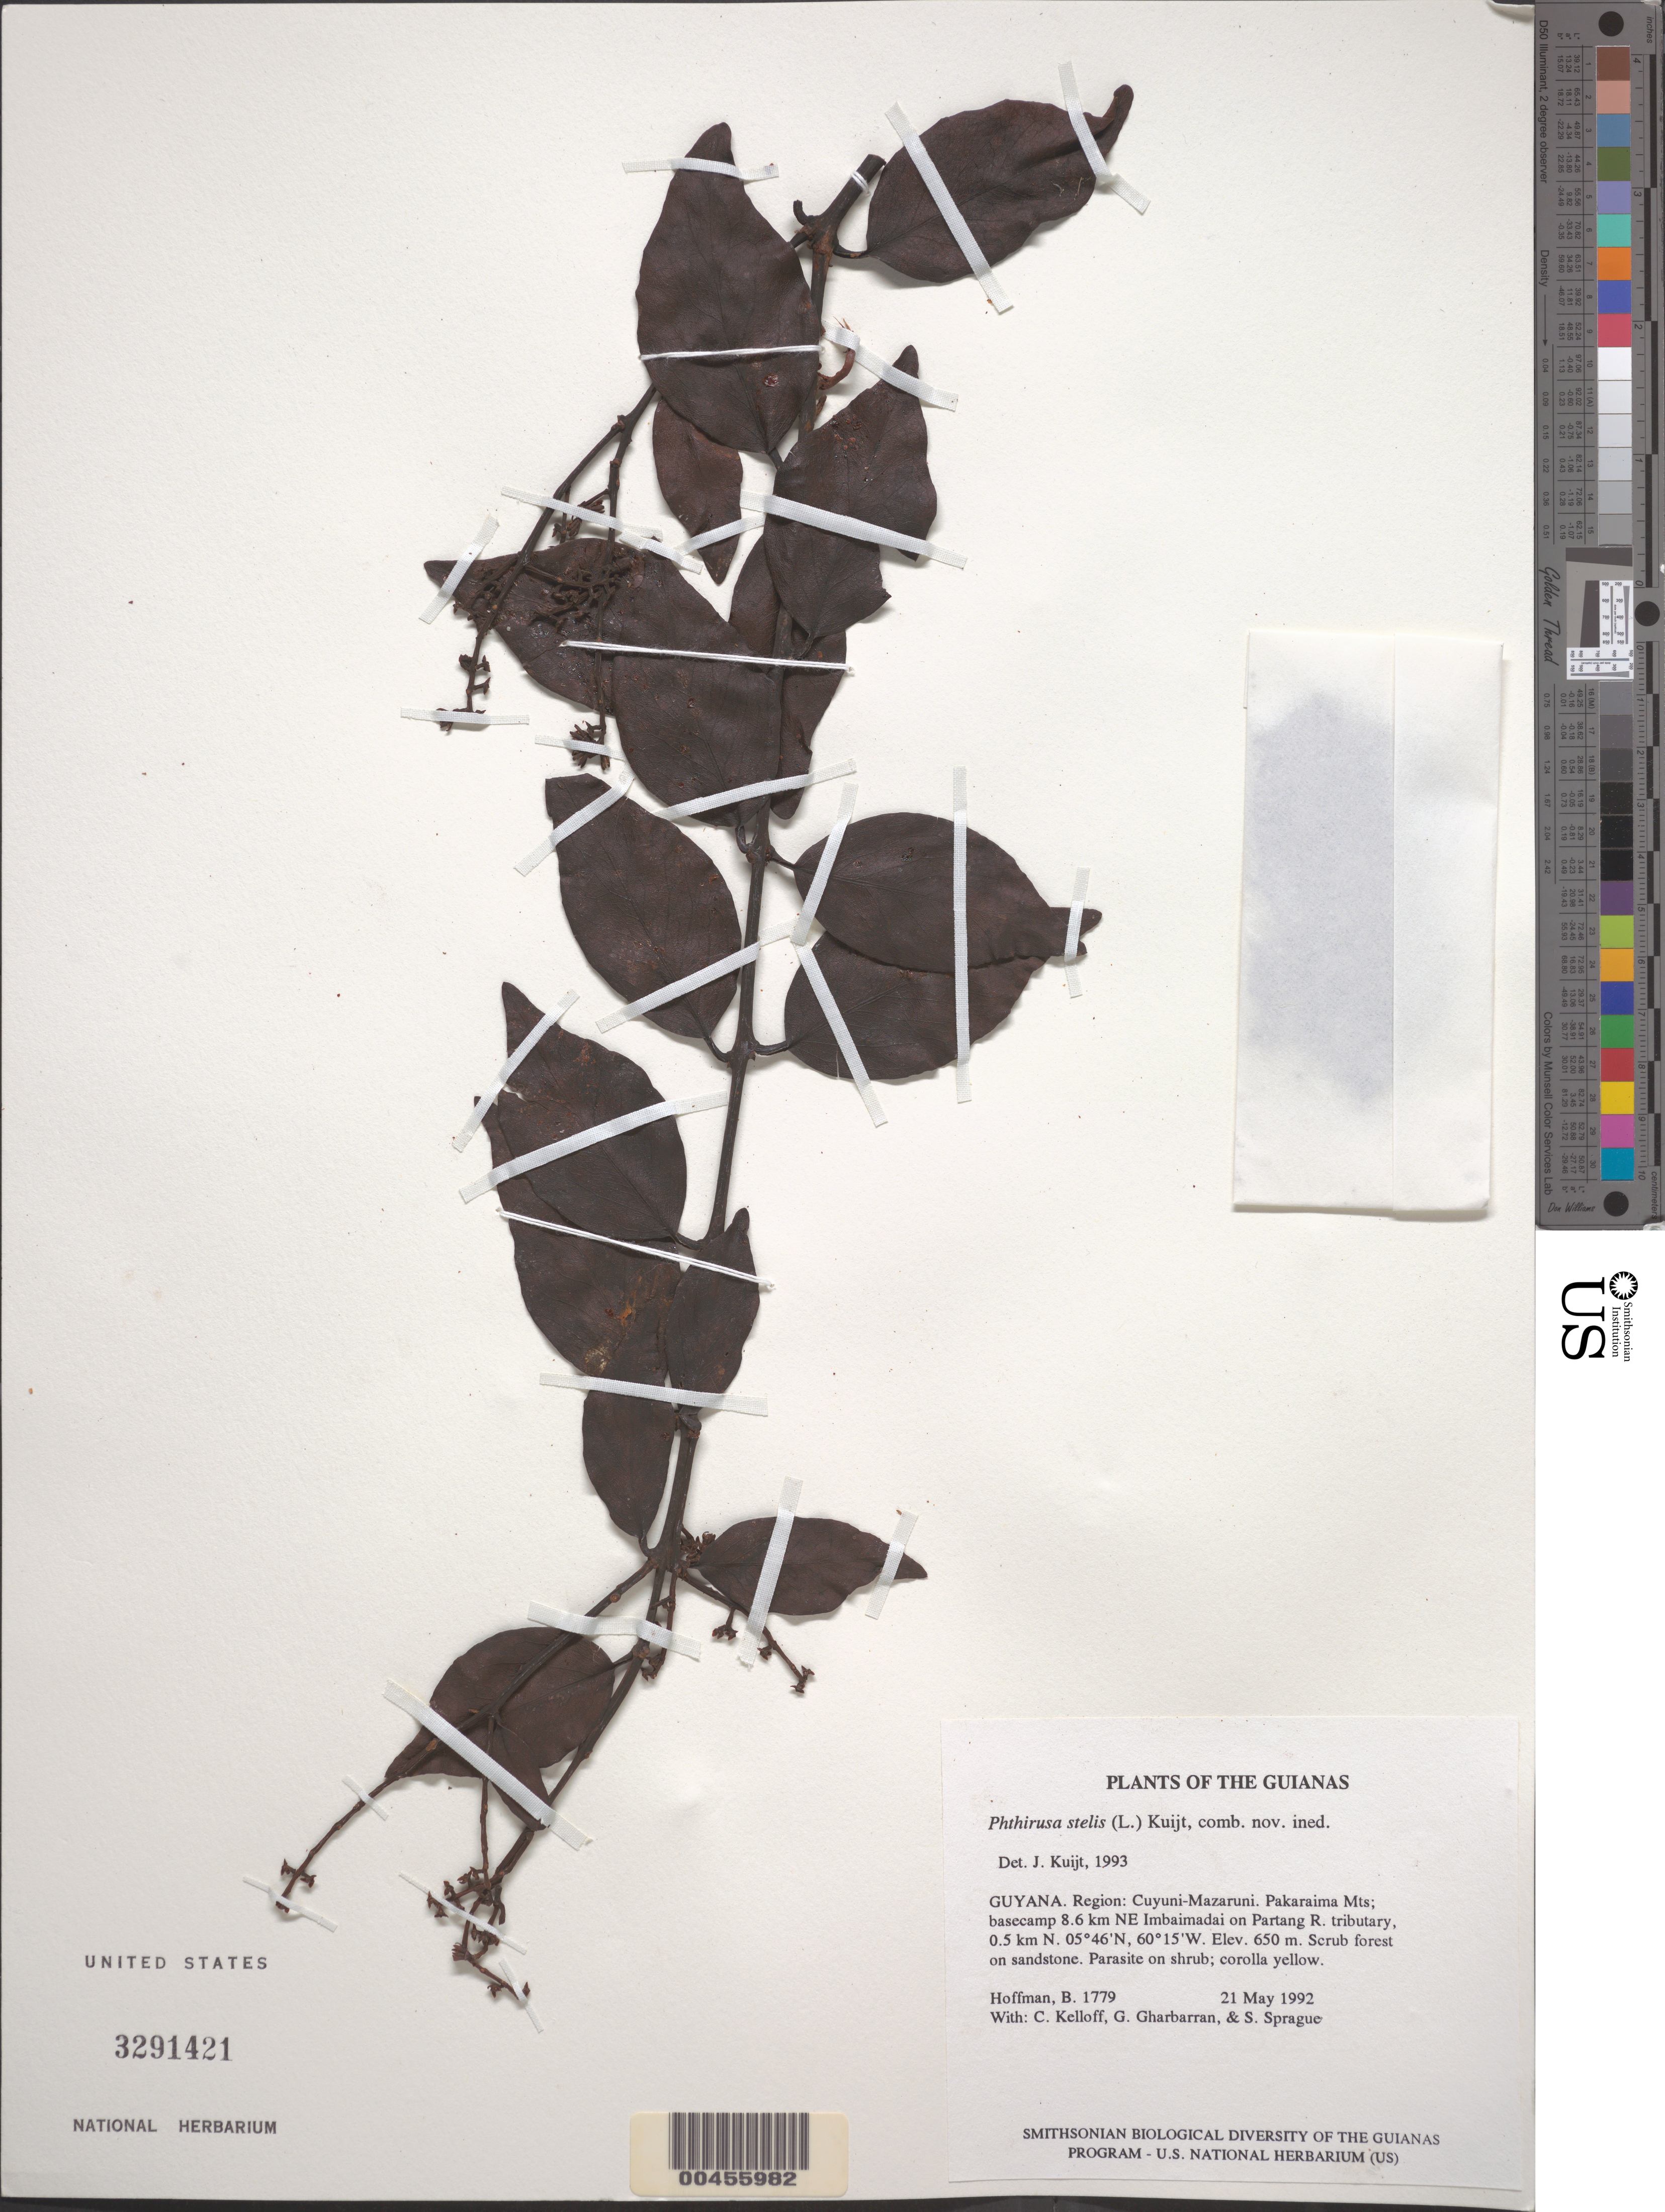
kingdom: Plantae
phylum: Tracheophyta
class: Magnoliopsida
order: Santalales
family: Loranthaceae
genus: Phthirusa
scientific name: Phthirusa stelis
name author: (L.) Kuijt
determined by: Kuijt, Job, (CANADA)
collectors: B. Hoffman, C. L. Kelloff, G. Gharbarran & S. Sprague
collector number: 1779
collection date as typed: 21 May 1992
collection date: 1992-05-21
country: Guyana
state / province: Cuyuni-Mazaruni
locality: Pakaraima Mts; basecamp 8.6 km NE Imbaimadai on Partang River tributary, 0.5 km N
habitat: Scrub forest on sandstone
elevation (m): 650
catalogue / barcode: US 3291421